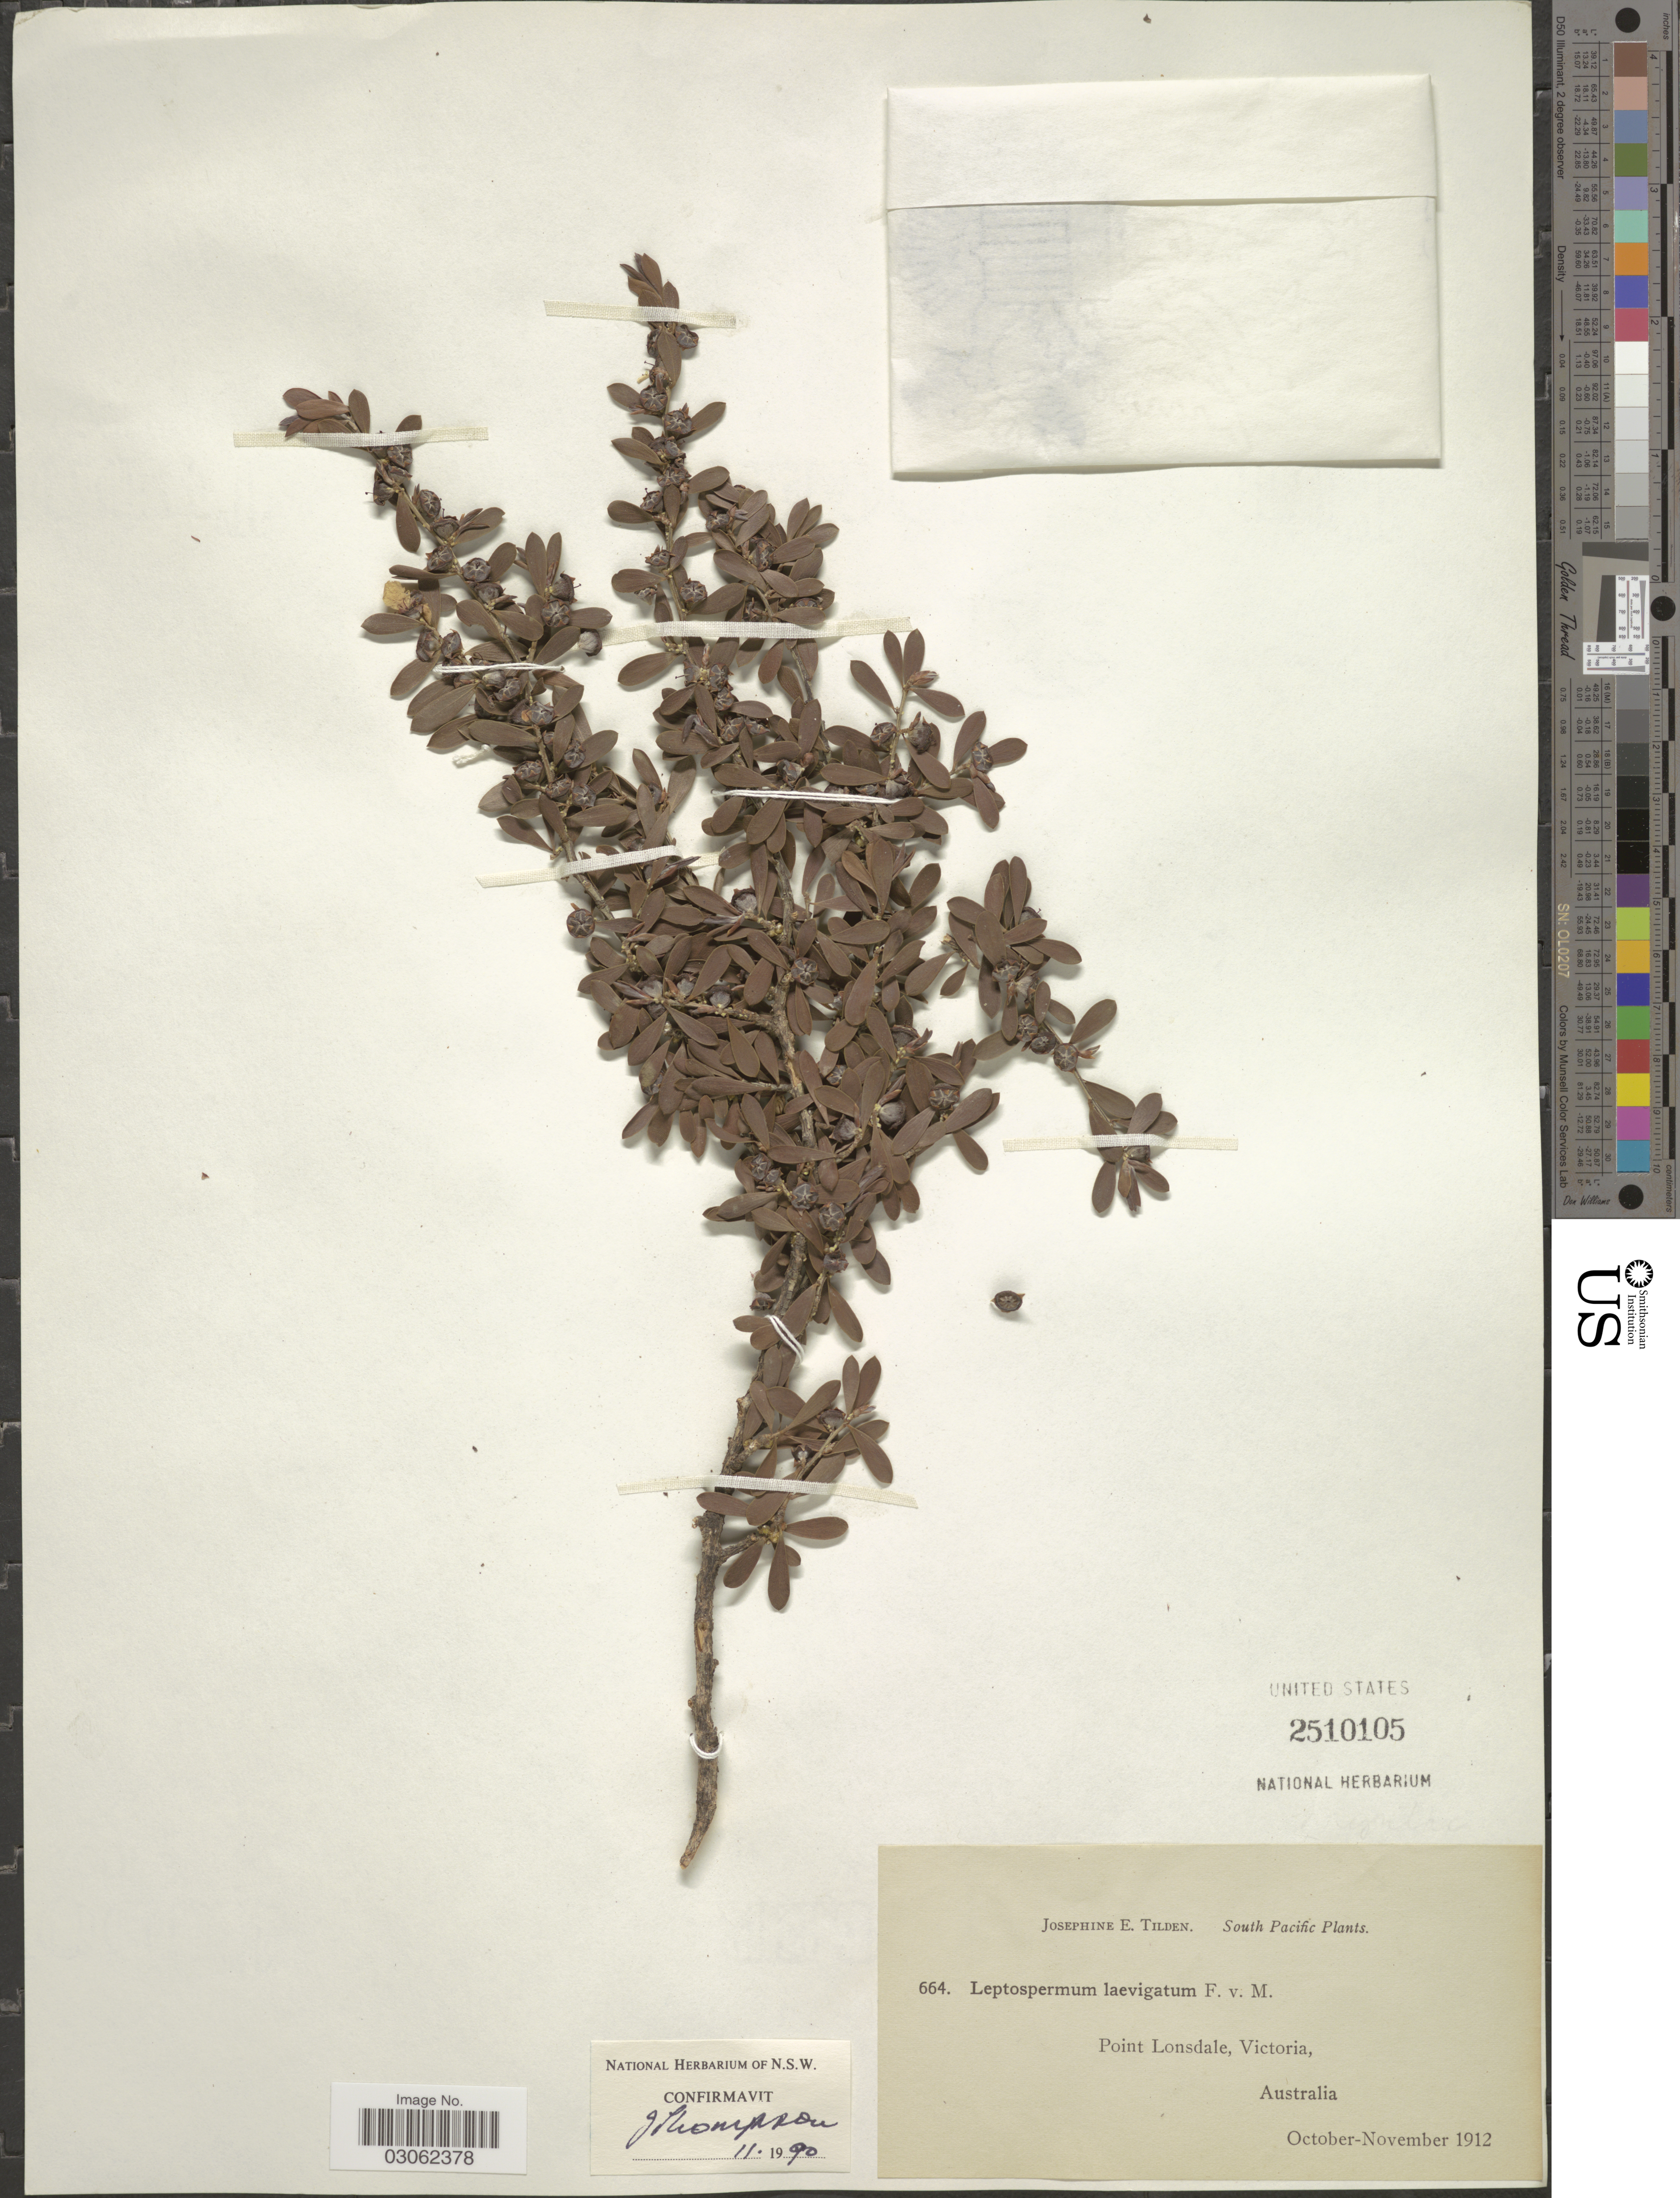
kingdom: Plantae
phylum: Tracheophyta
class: Magnoliopsida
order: Myrtales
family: Myrtaceae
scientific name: Gaudium laevigatum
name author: (Gaertn.) P.G. Wilson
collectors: J. E. Tilden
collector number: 664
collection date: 1912-10/1912-11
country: Australia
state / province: Victoria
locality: South Pacific. Point Lonsdale, Victoria.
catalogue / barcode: US 2510105